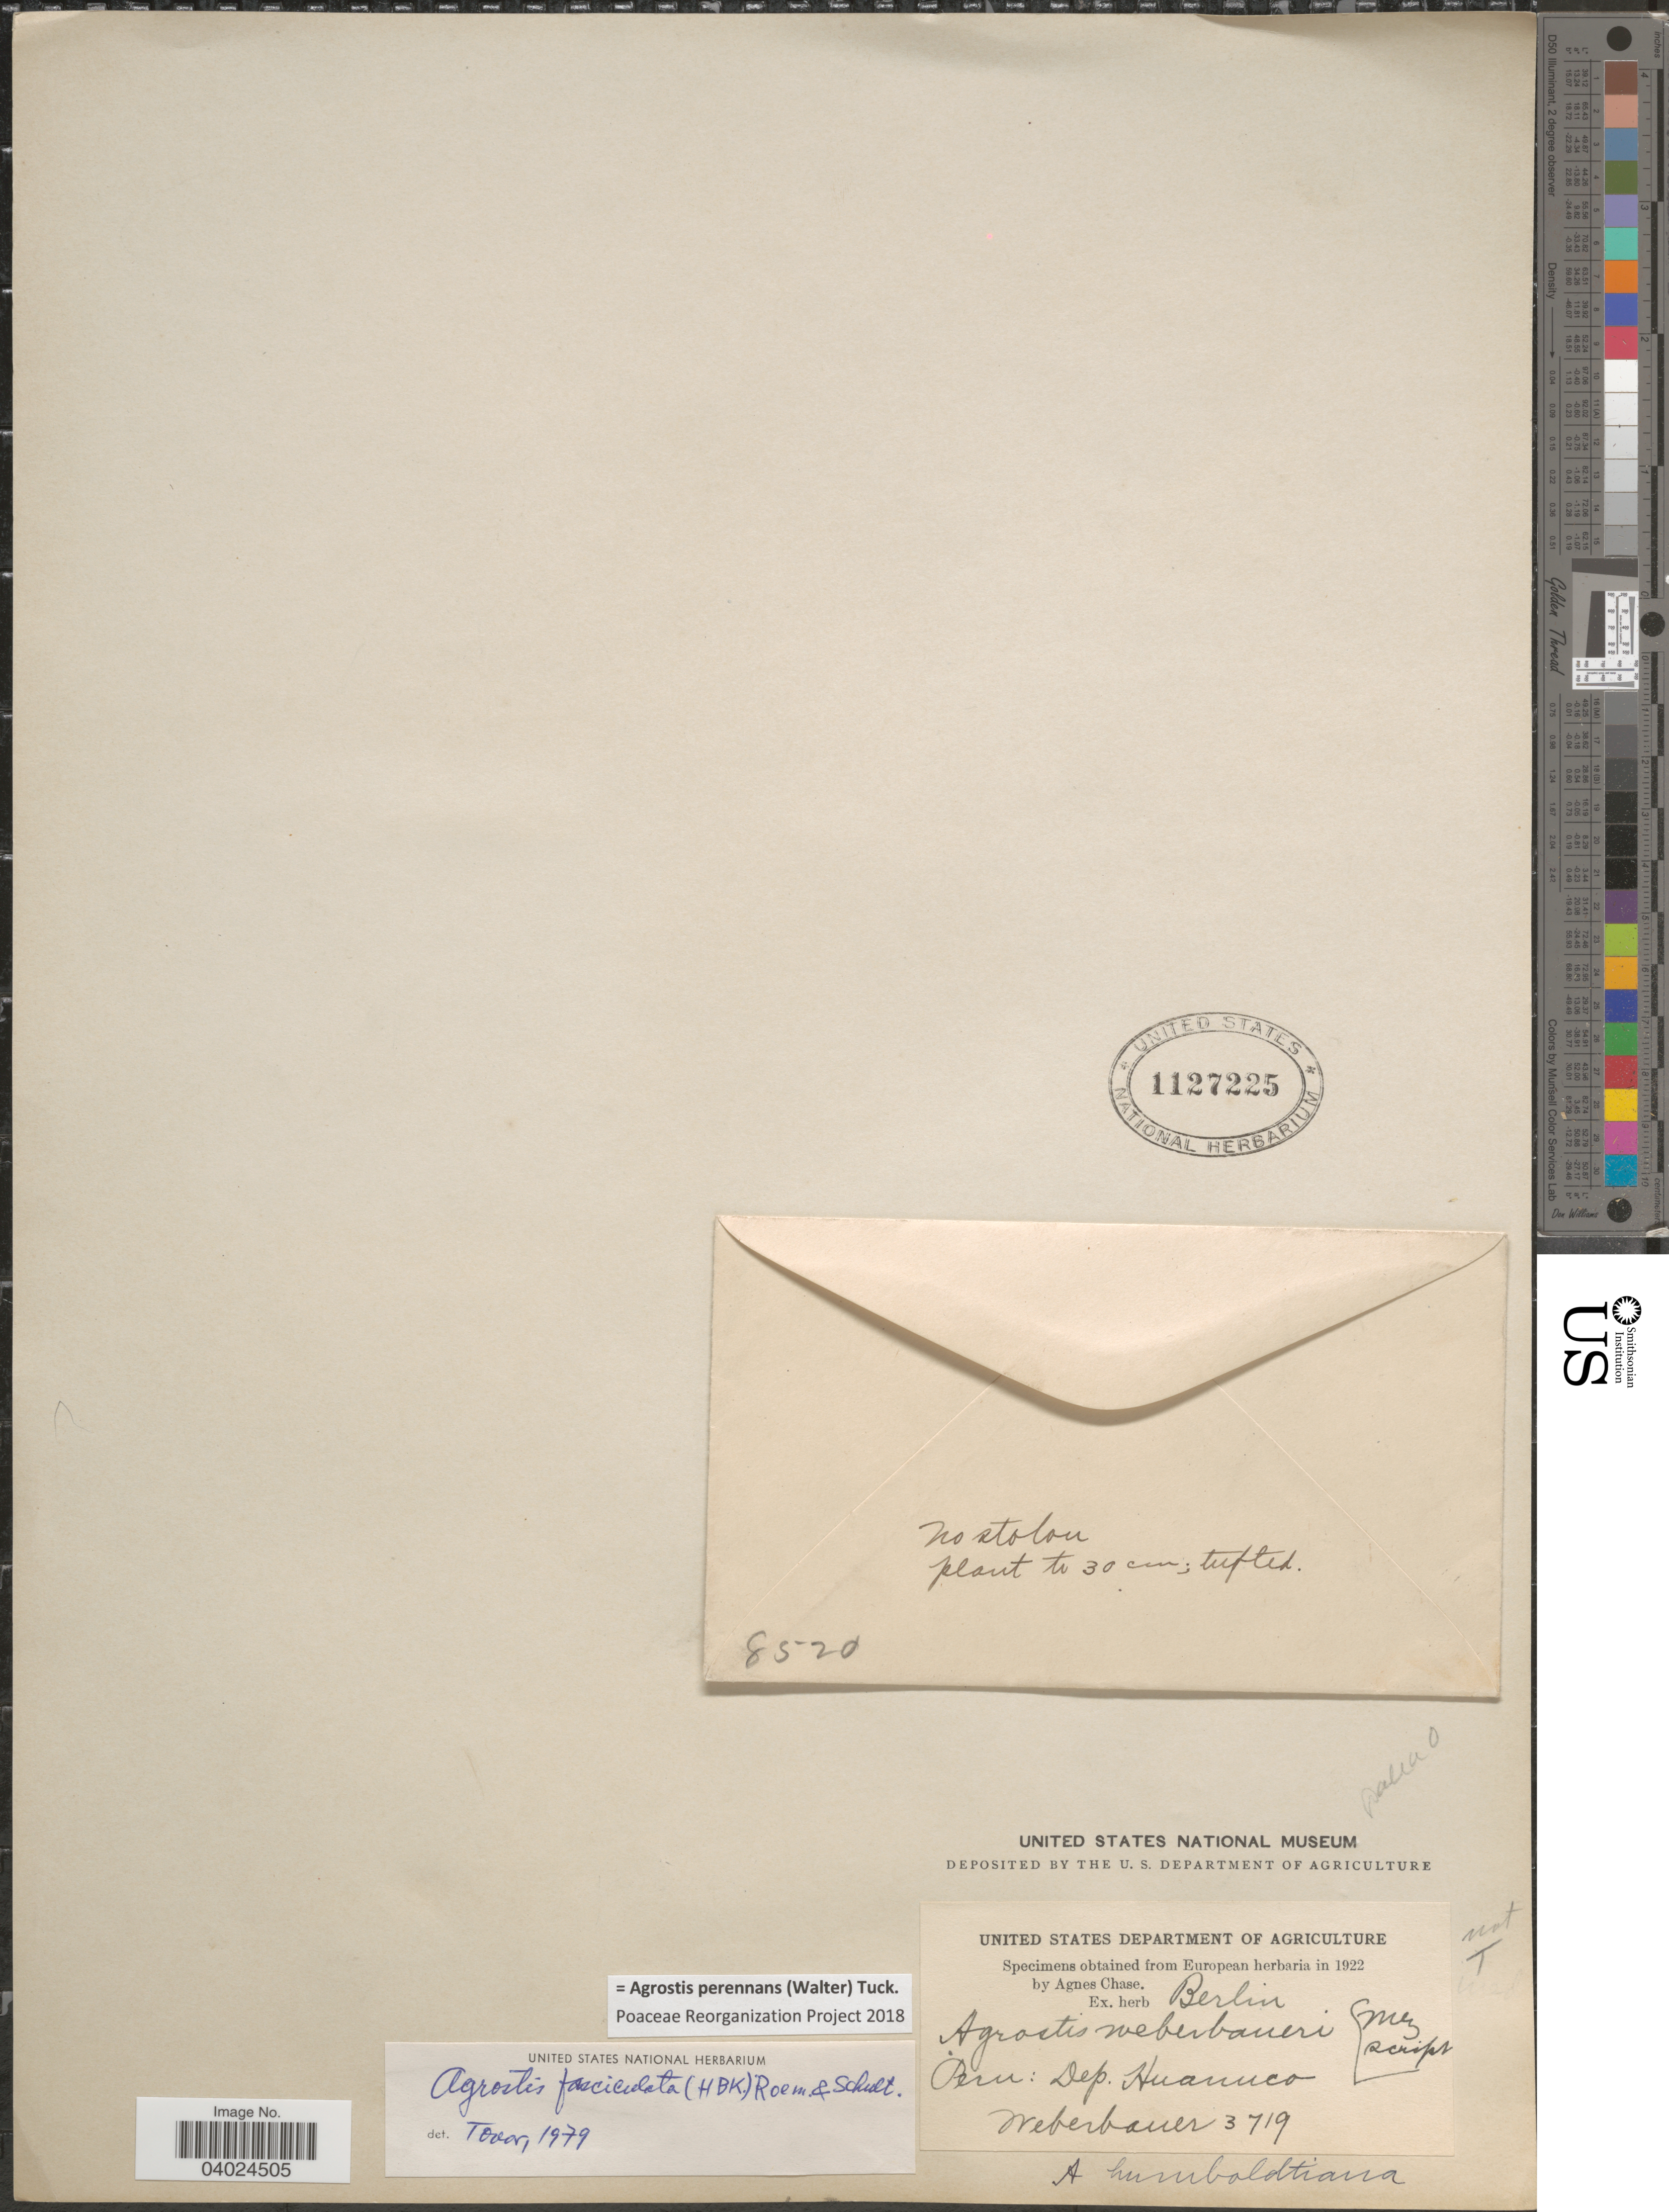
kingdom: Plantae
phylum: Tracheophyta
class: Liliopsida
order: Poales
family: Poaceae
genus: Agrostis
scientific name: Agrostis perennans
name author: (Walter) Tuck.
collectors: Weberbauer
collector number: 3719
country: Peru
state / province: Huánuco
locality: Dep. Huanuco.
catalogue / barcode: US 1127225